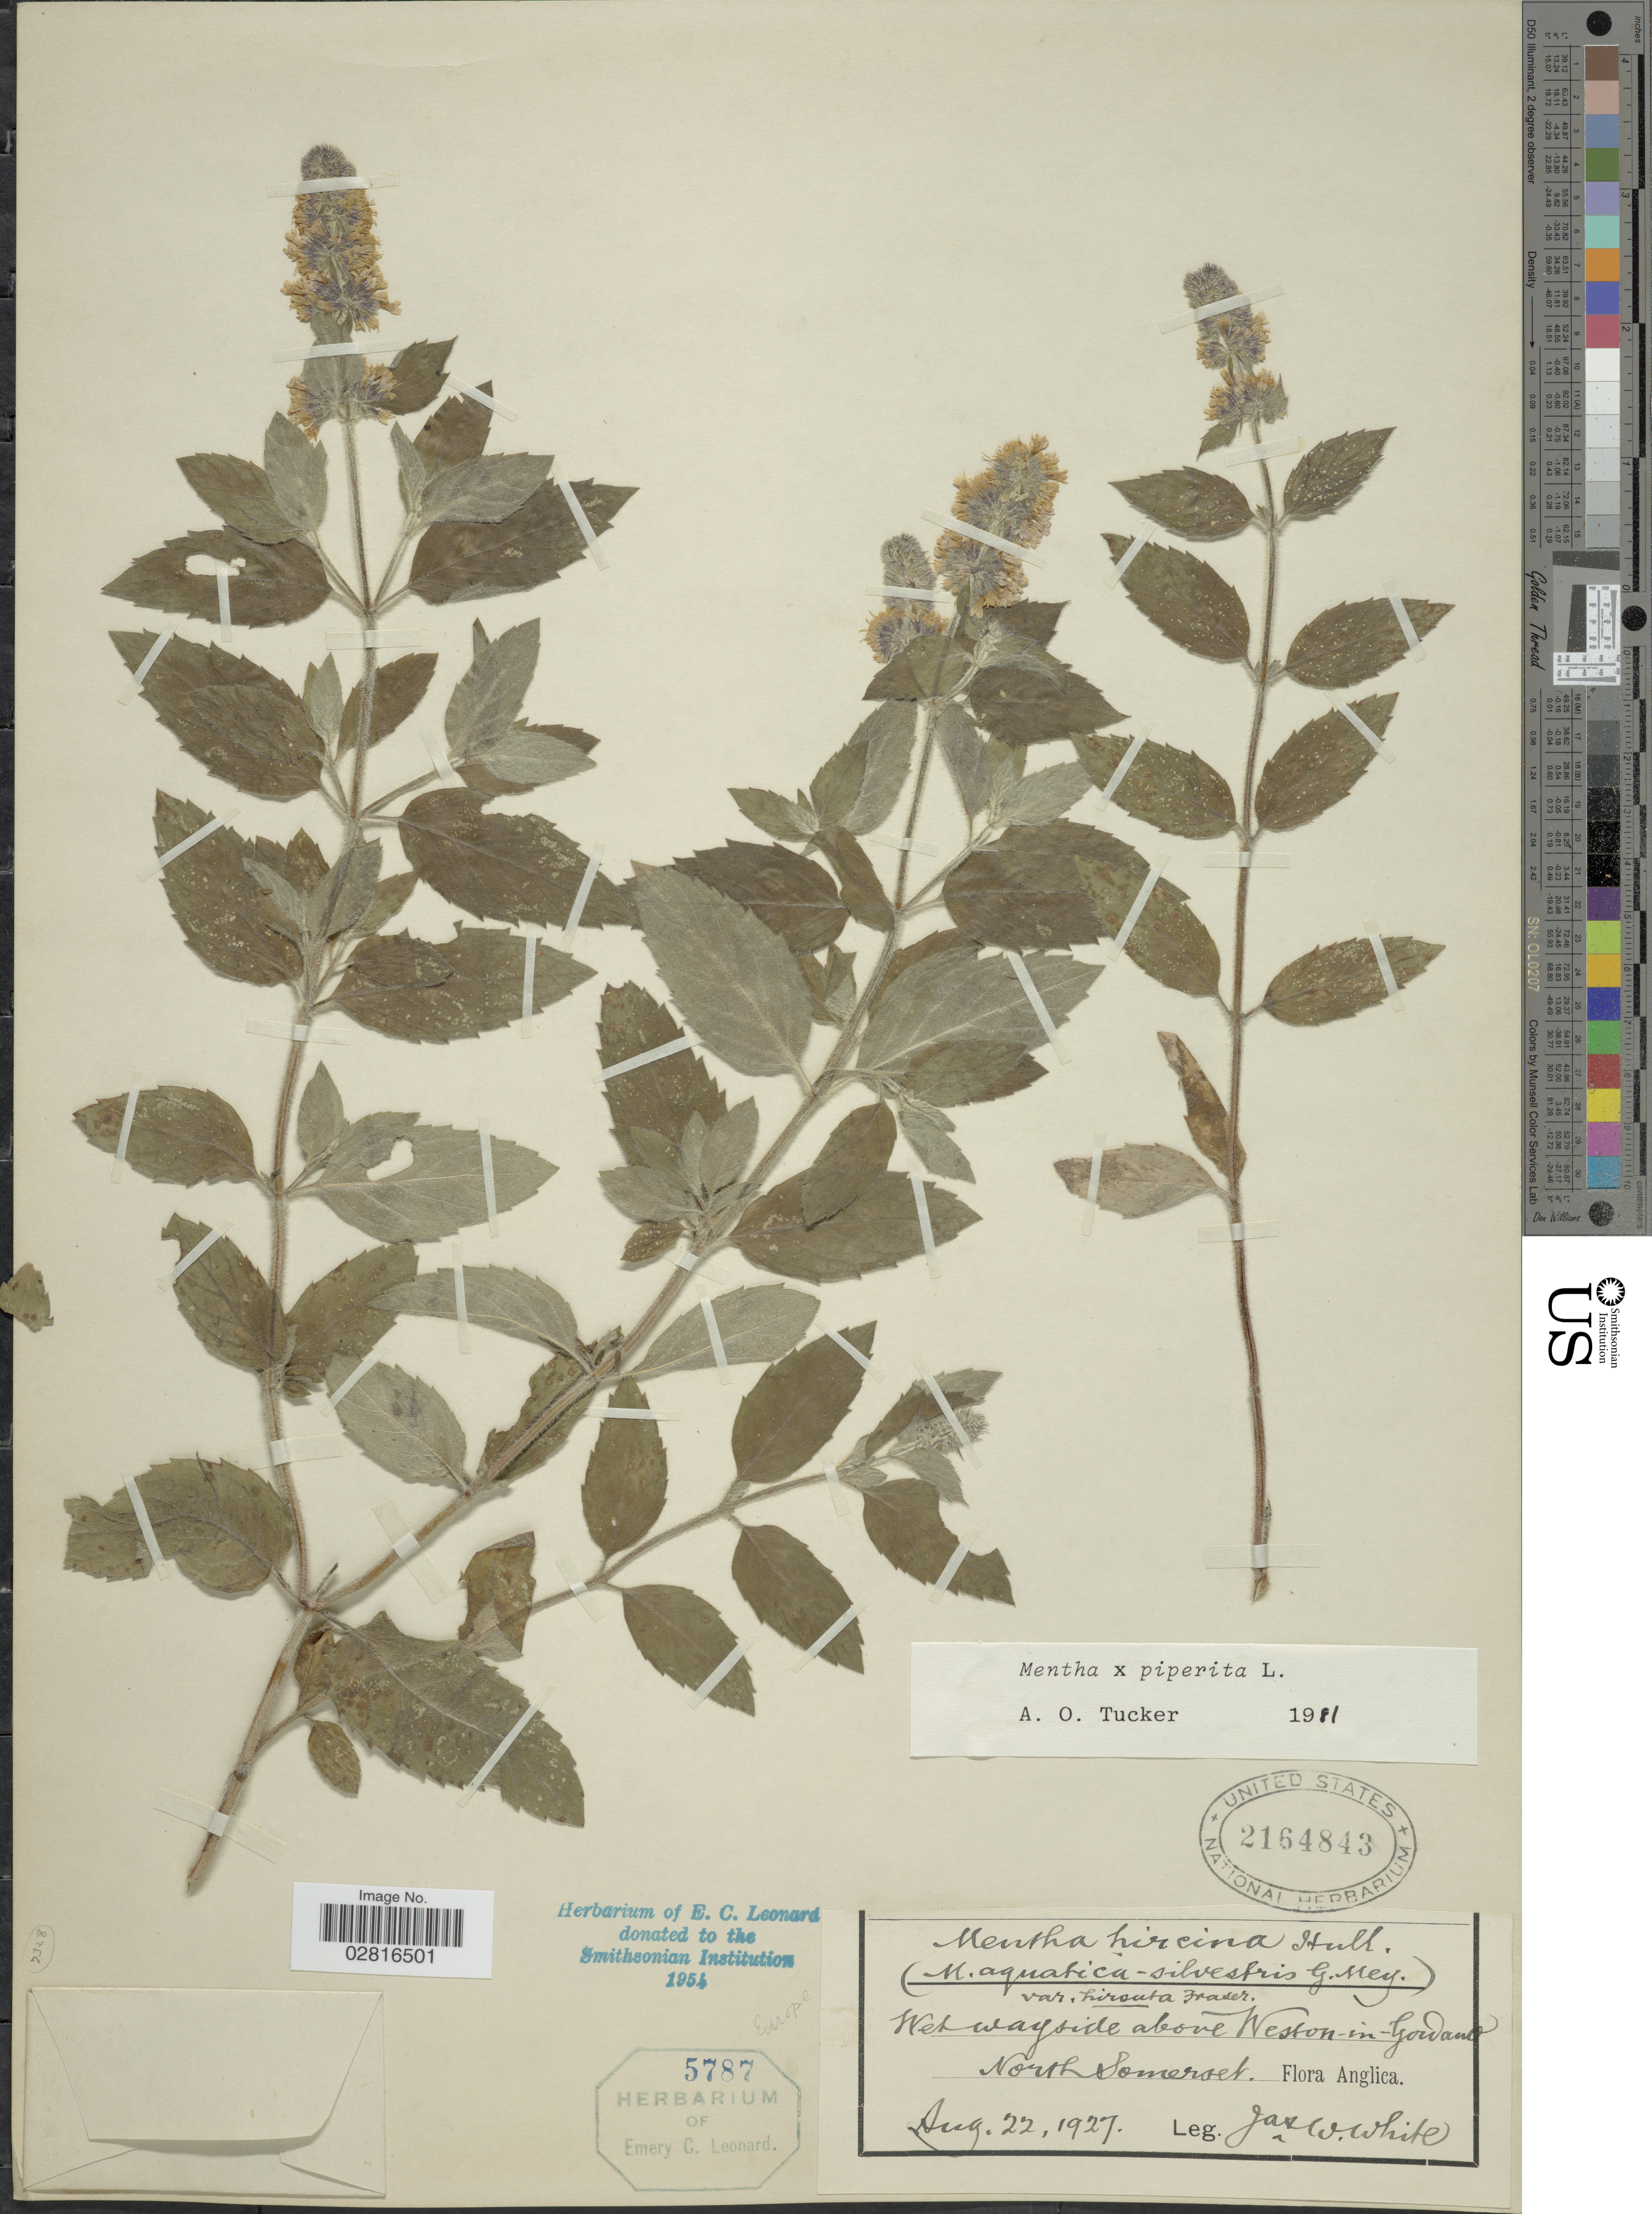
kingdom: Plantae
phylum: Tracheophyta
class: Magnoliopsida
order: Lamiales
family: Lamiaceae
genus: Mentha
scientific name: Mentha x piperita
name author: L.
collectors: J. W. White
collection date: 1927-08-22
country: Bermuda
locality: Wet wayside above Weston-in-Gordano, North Somerset.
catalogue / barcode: US 2164843